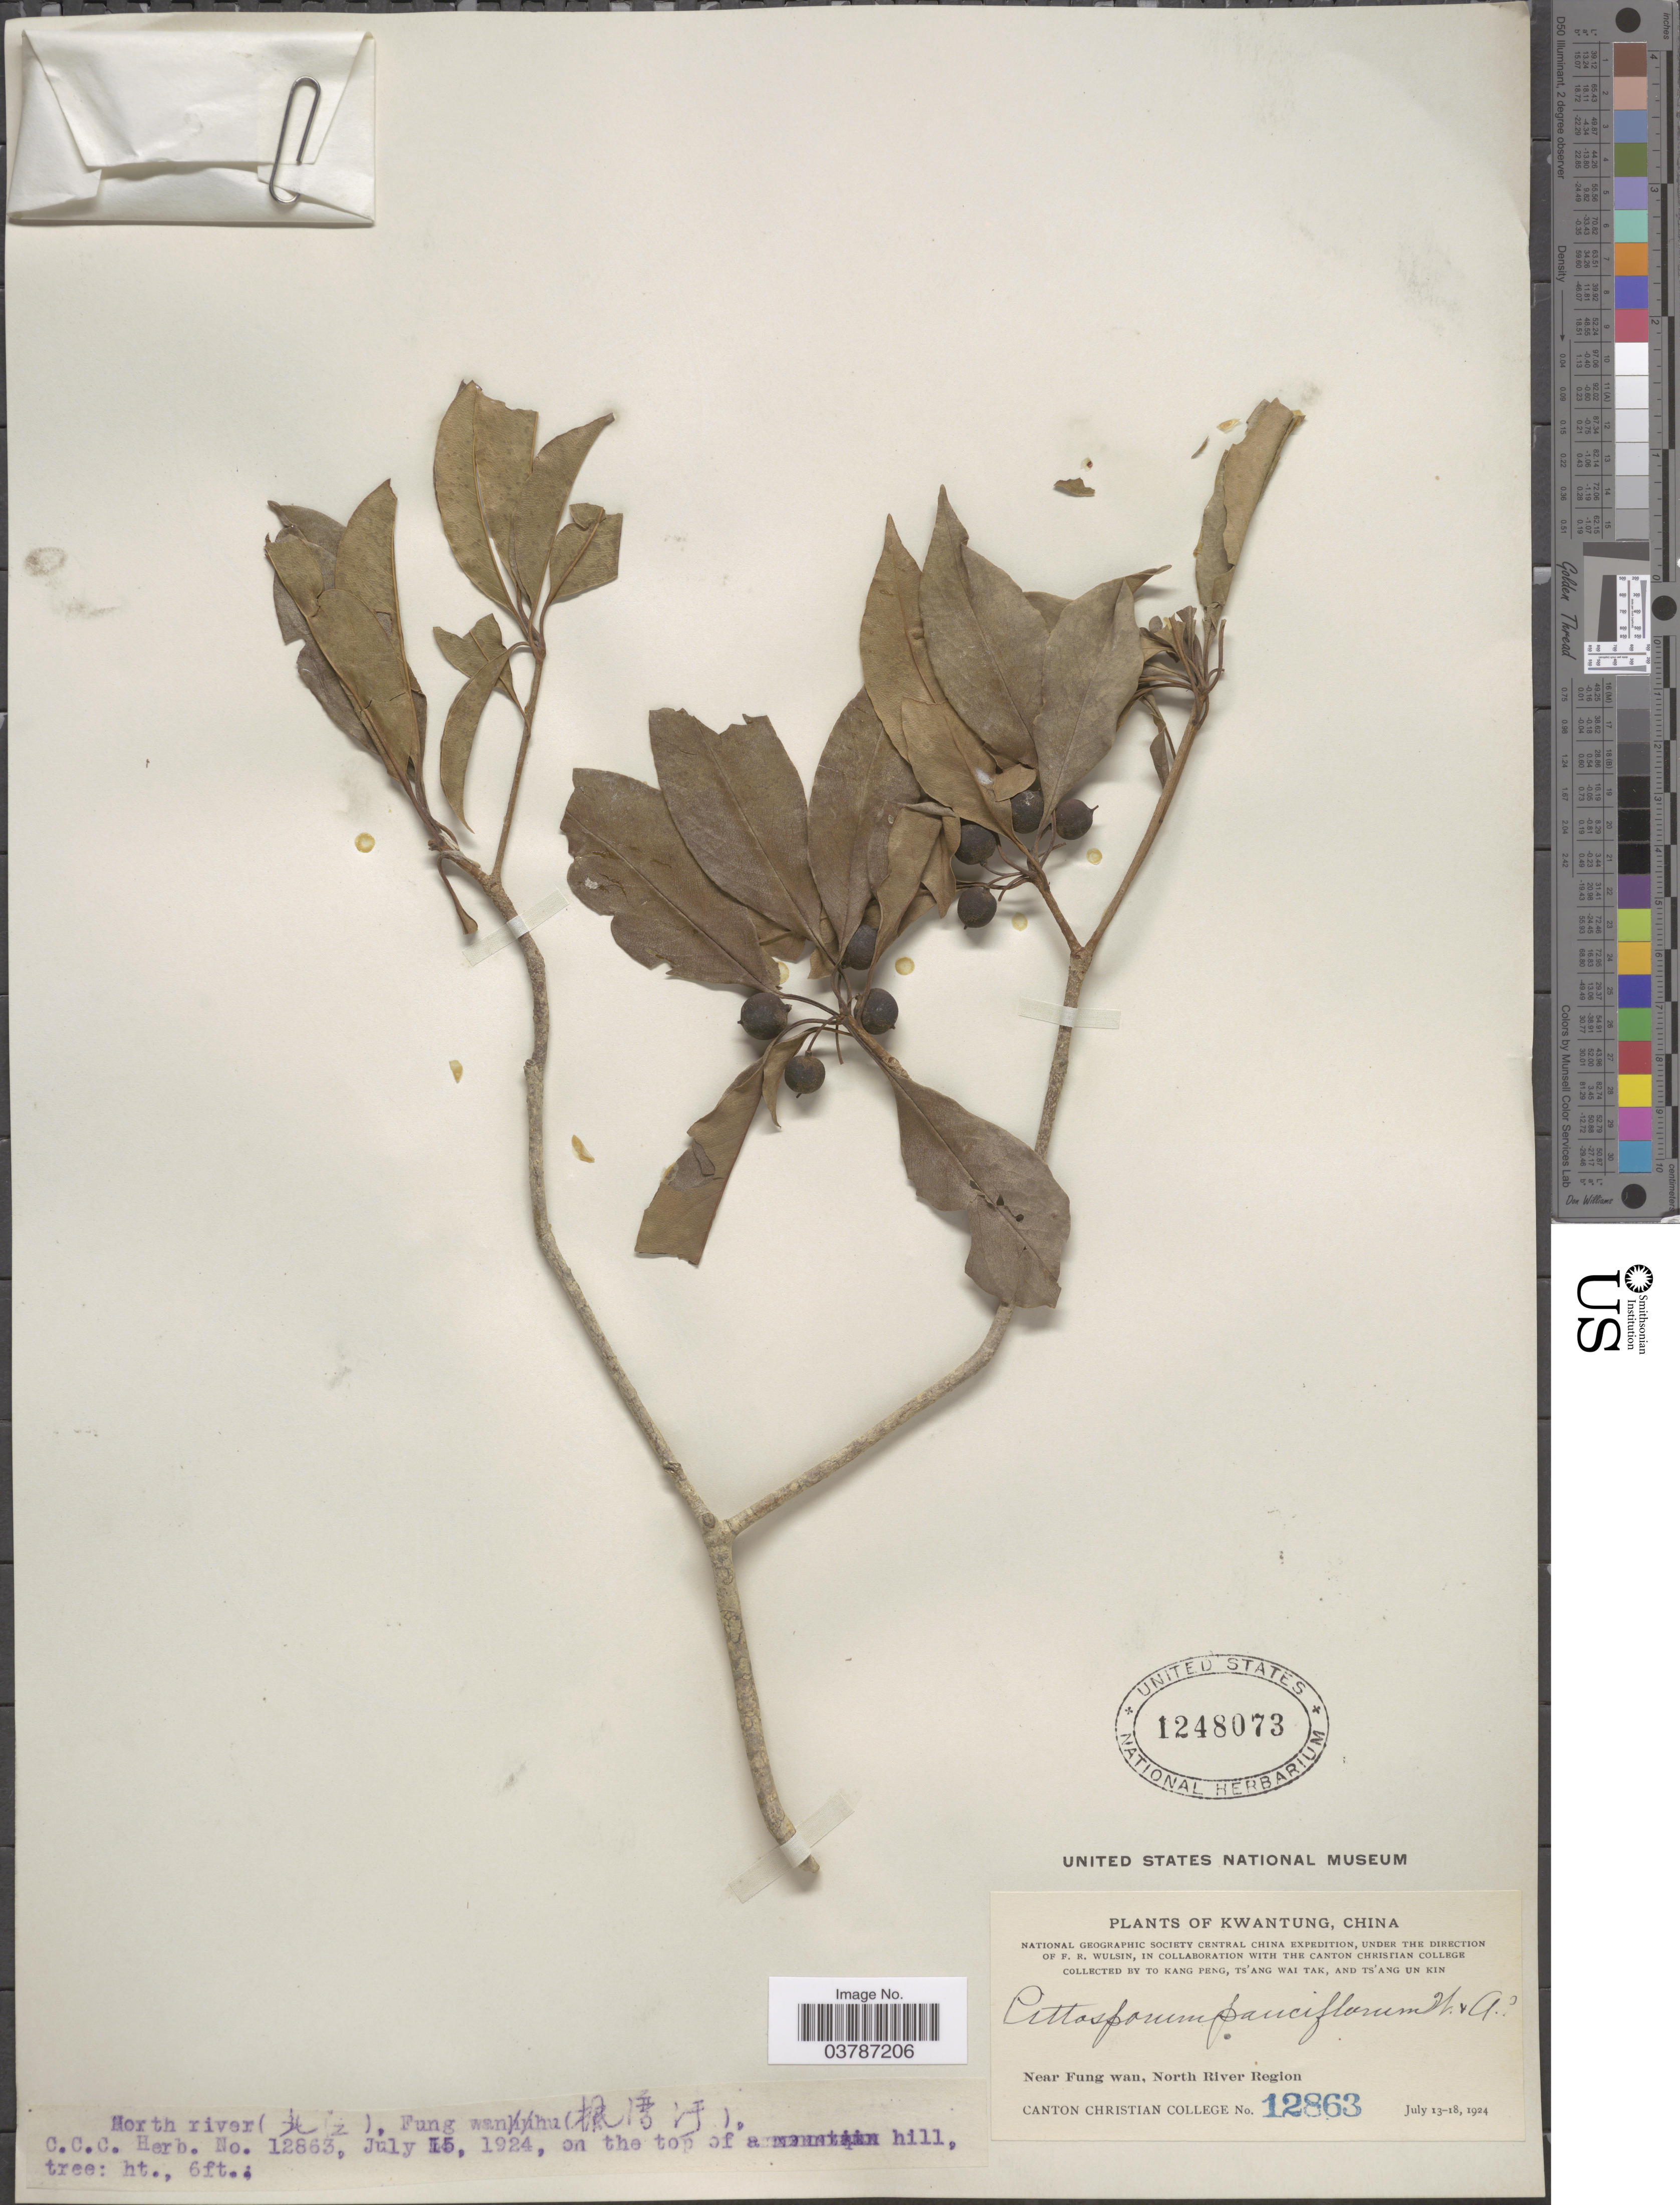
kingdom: Plantae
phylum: Tracheophyta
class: Magnoliopsida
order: Apiales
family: Pittosporaceae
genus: Pittosporum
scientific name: Pittosporum pauciflorum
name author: Hook. & Arn.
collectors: Kang Peng To, W. T. Tsang & Ts' Ang Un Kin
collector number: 12863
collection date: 1924-07-15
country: China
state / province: Guangdong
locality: Kwangtung. Central China. Near Fung wan, North River Region. North river (X), Fung wan (X), on the top of a hill.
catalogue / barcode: US 1248073